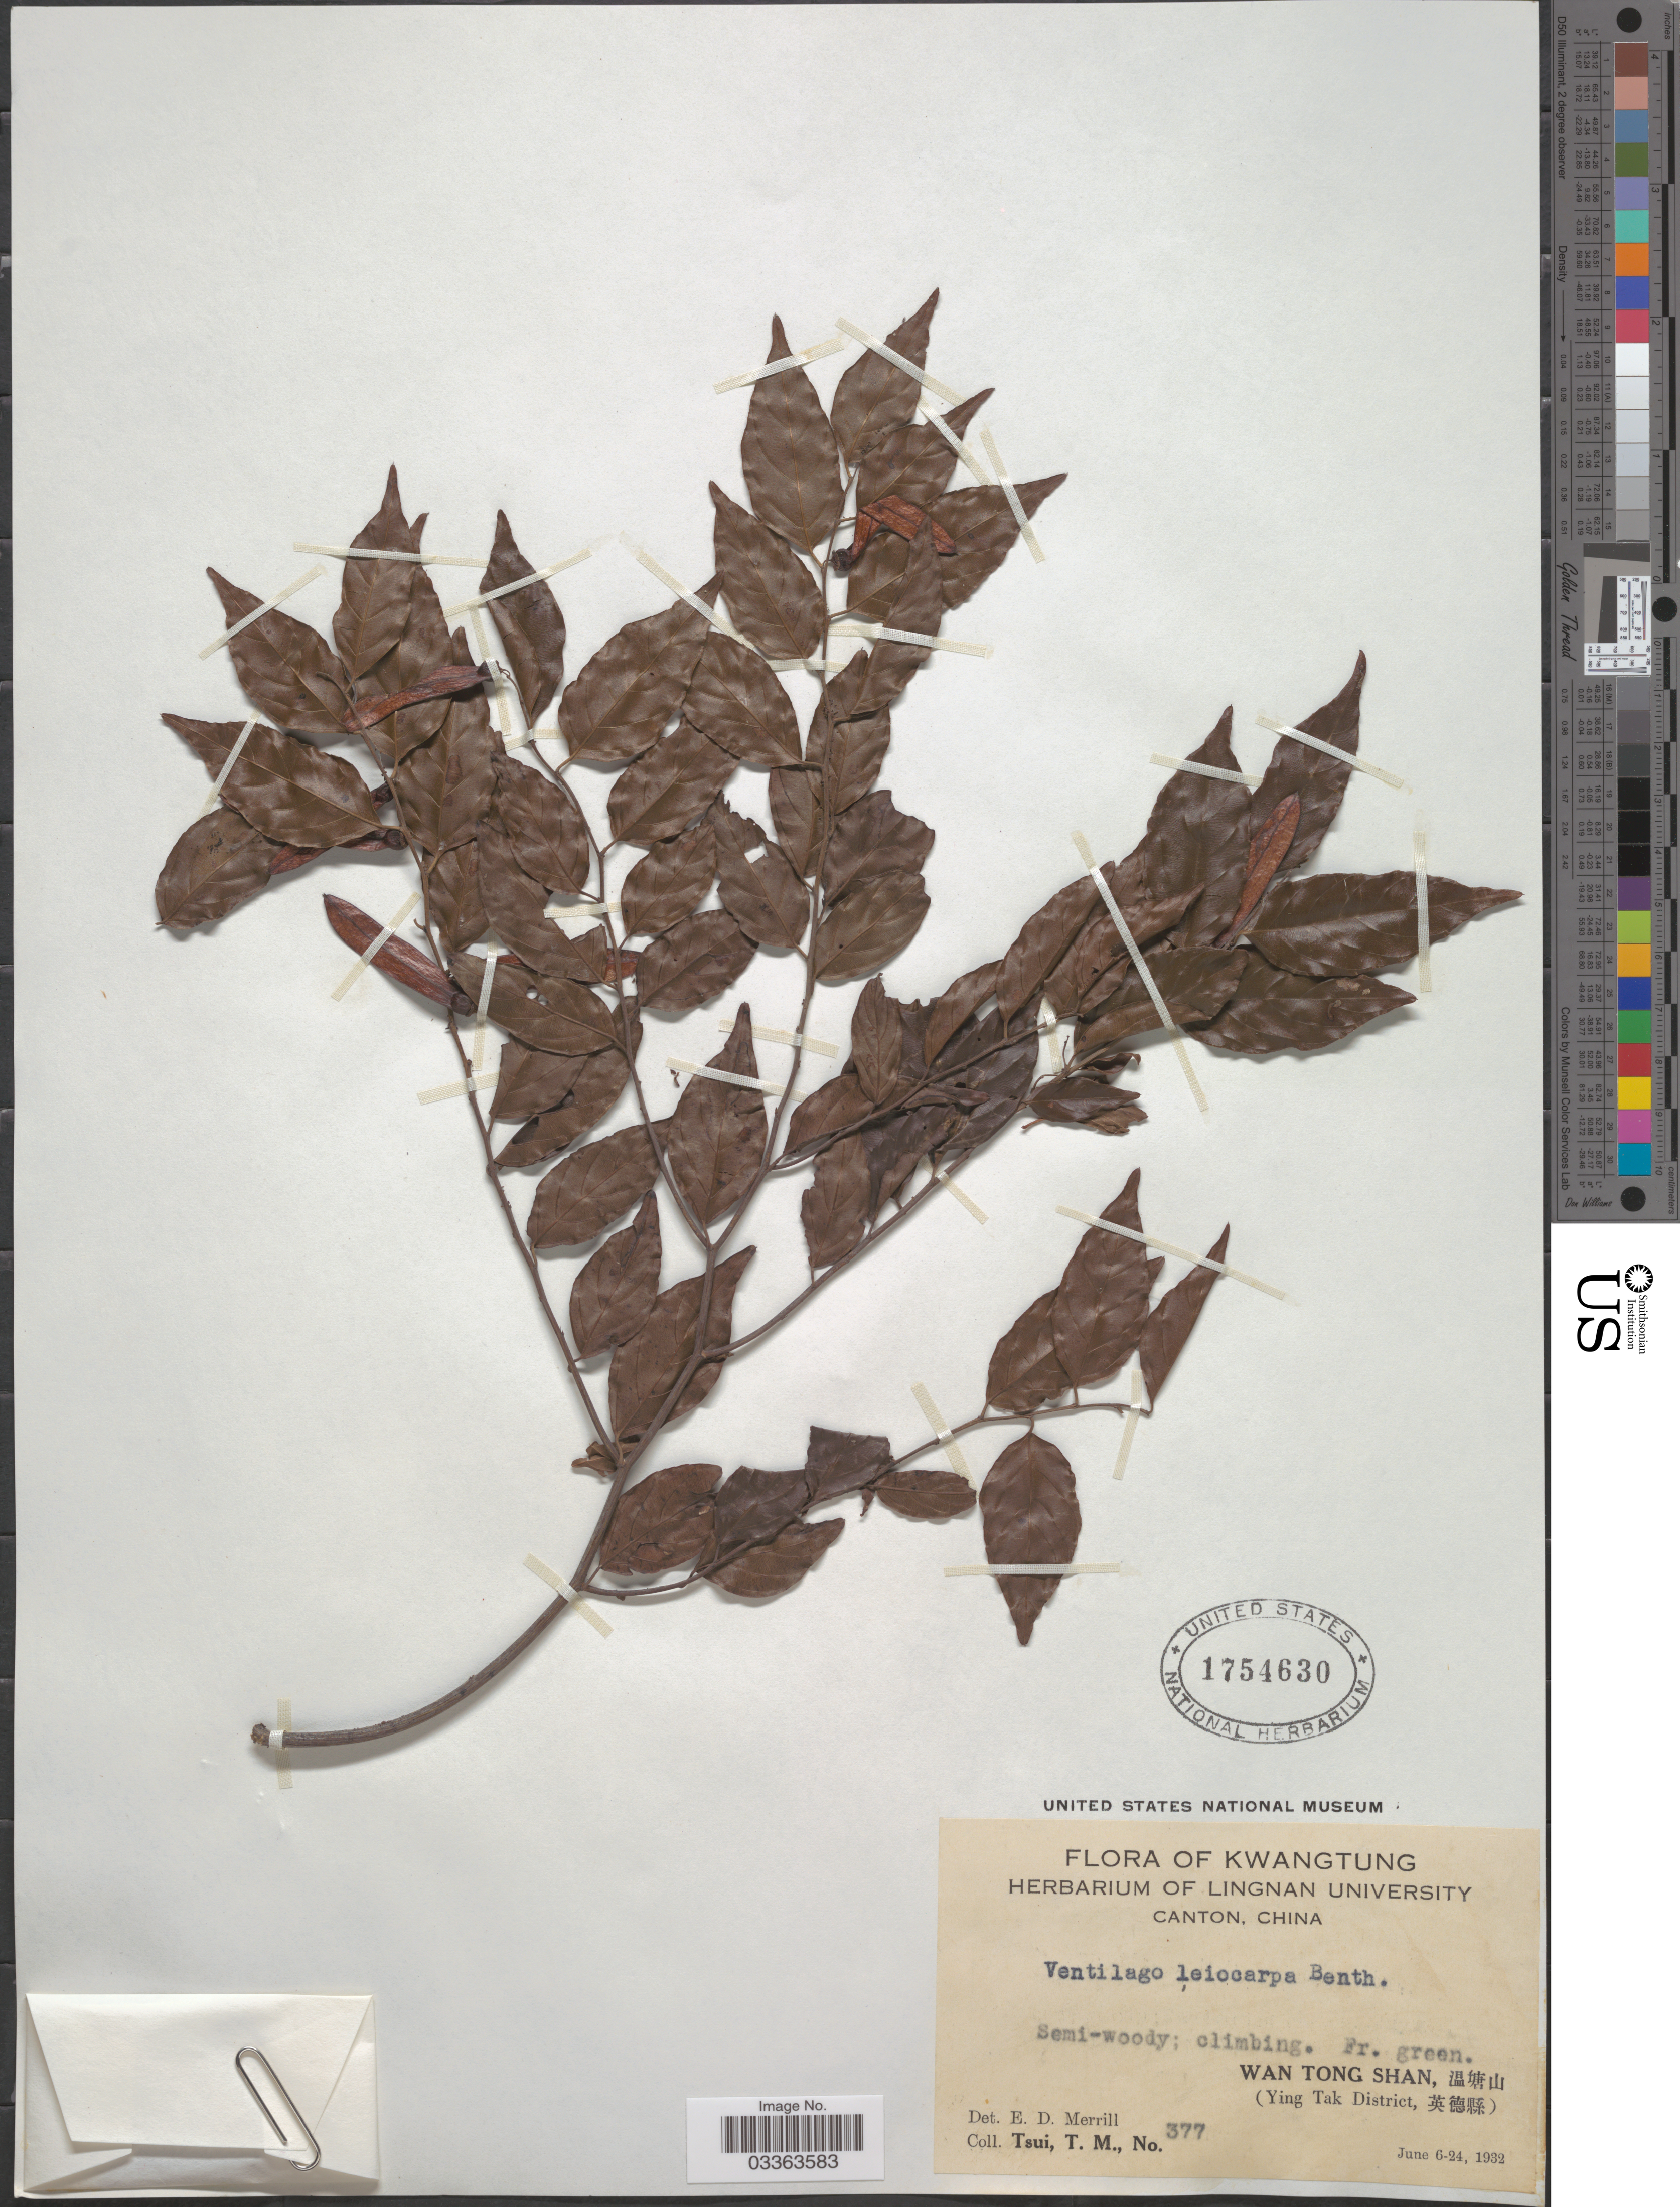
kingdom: Plantae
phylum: Tracheophyta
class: Magnoliopsida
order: Rosales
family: Rhamnaceae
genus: Ventilago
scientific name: Ventilago leiocarpa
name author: Benth.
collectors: T. Tsui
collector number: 377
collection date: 1932-06-06/1932-06-24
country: China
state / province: Guangdong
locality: Kwatung.Wan Tong Shan, (Ying Tak District.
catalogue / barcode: US 1754630